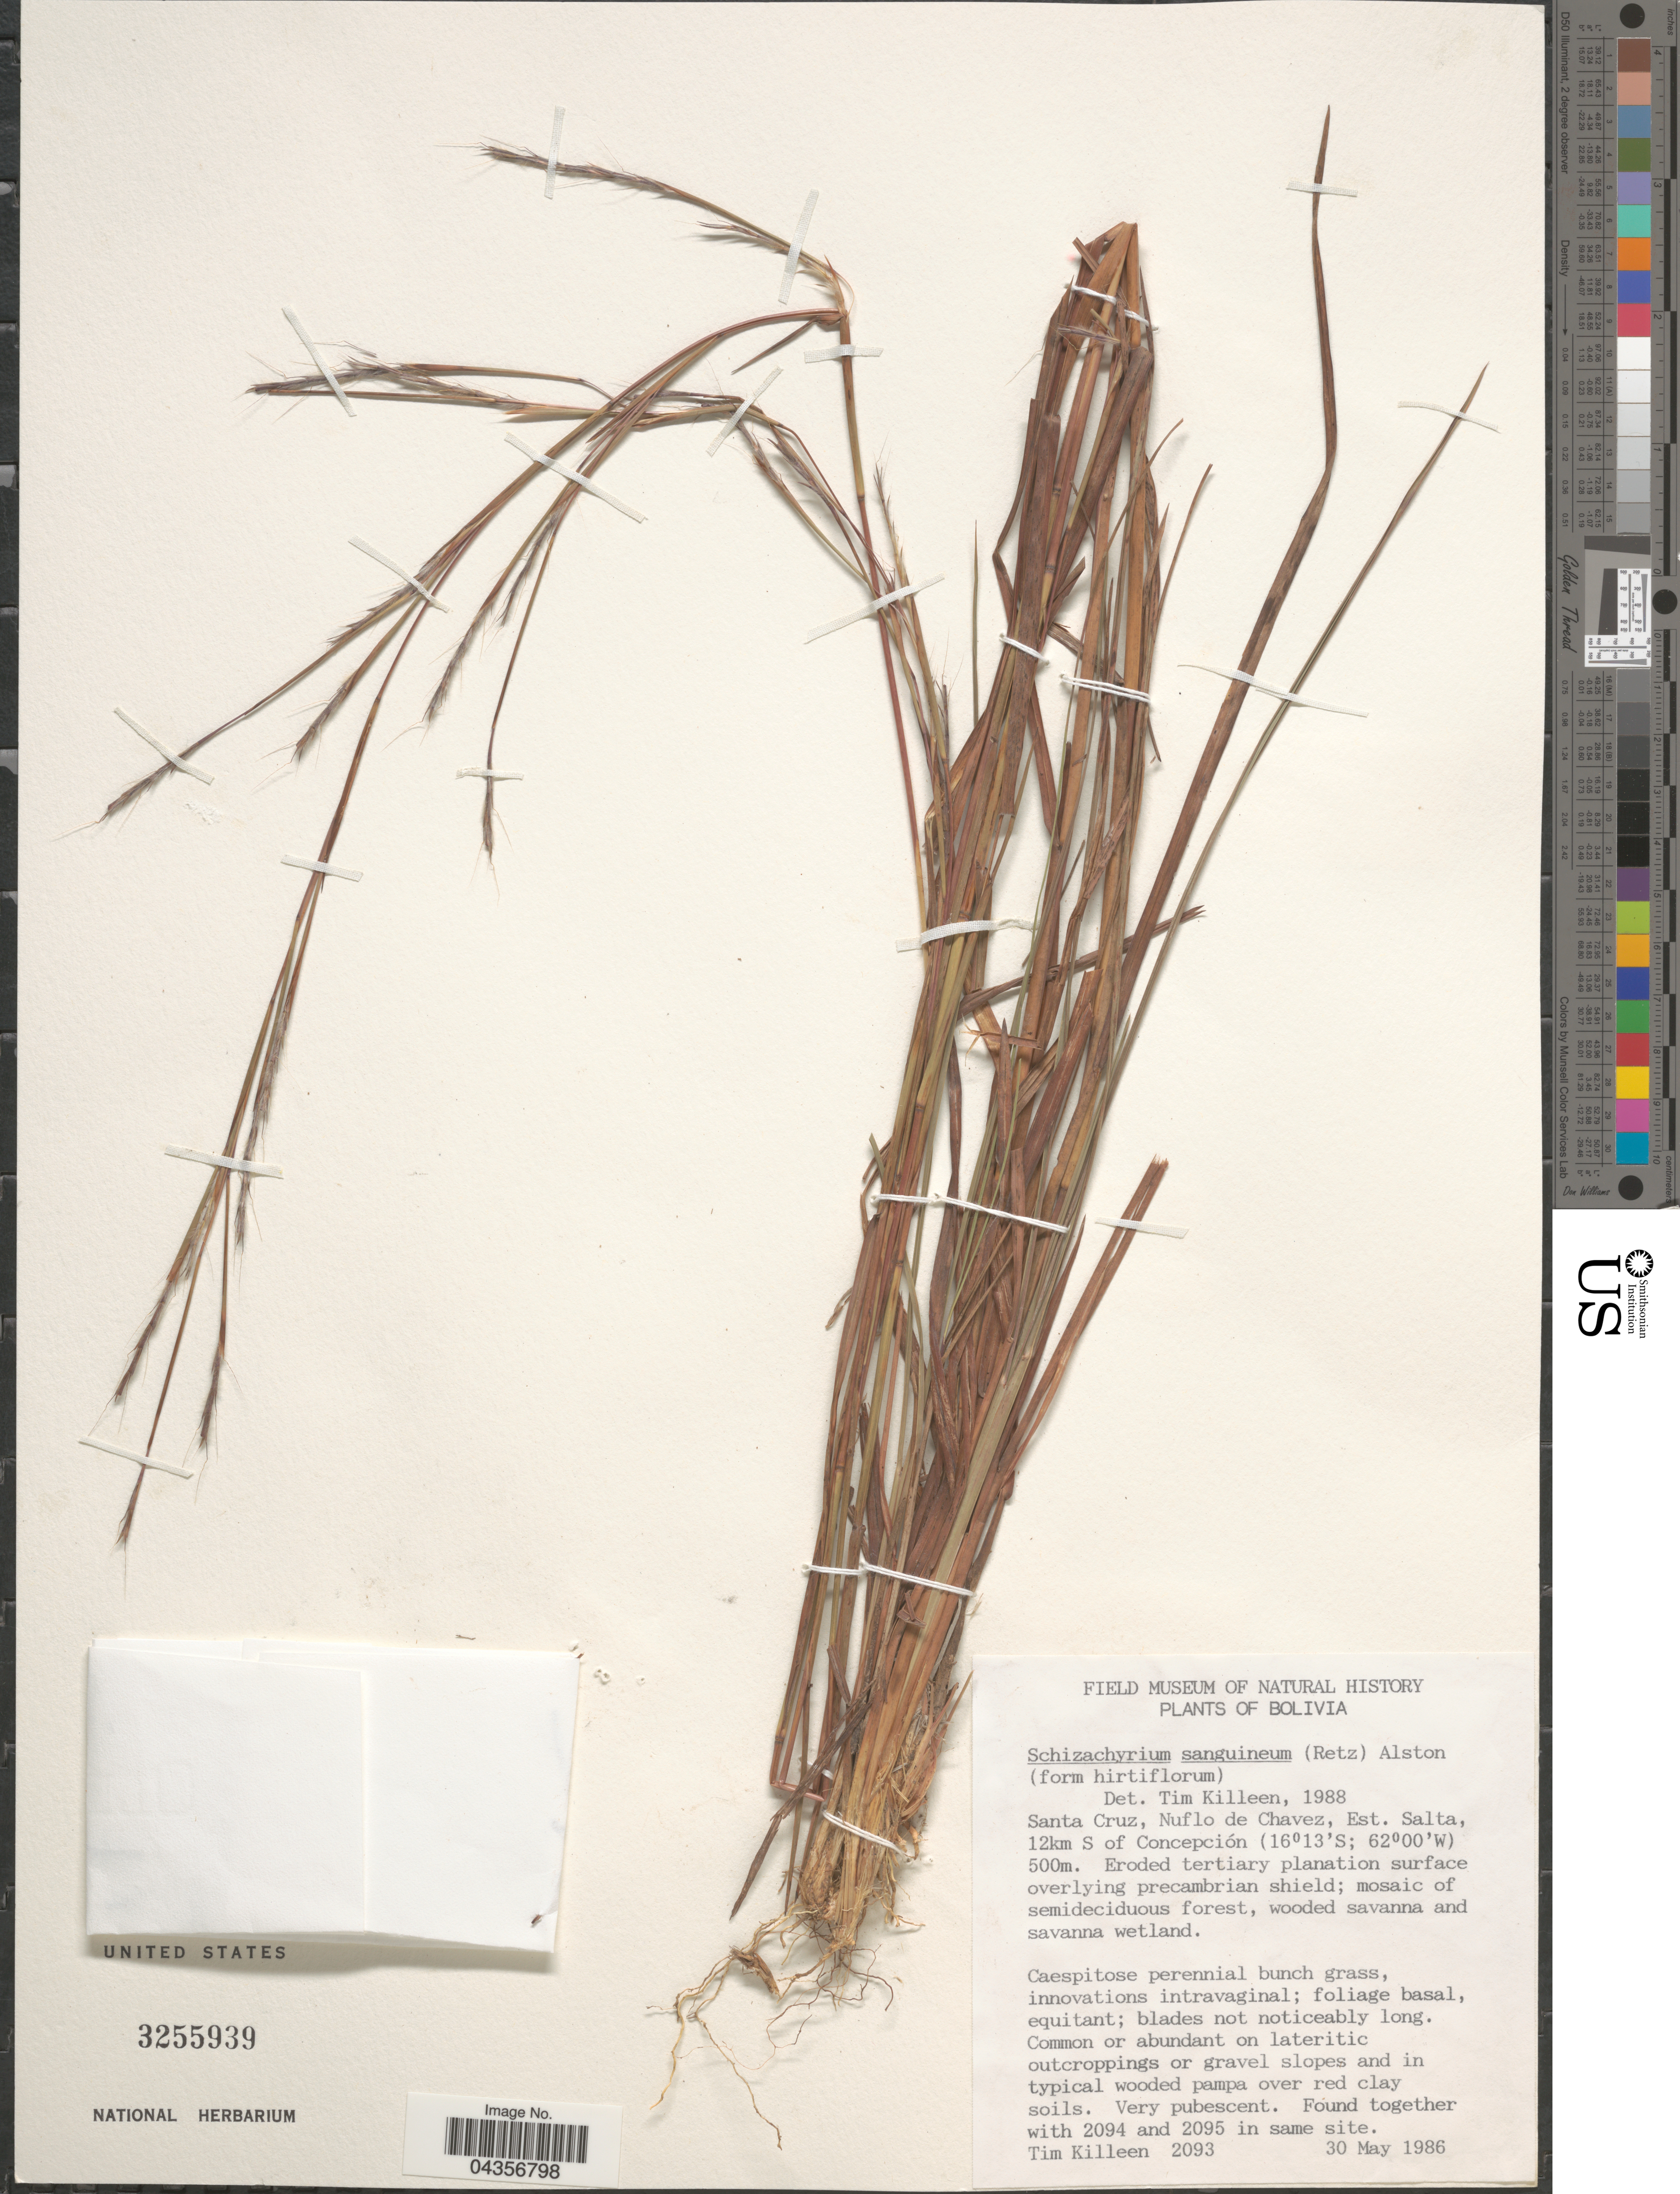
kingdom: Plantae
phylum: Tracheophyta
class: Liliopsida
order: Poales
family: Poaceae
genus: Schizachyrium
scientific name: Schizachyrium sanguineum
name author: (Retz.) Alston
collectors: T. J. Killeen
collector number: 2093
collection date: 1986-05-30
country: Bolivia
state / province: Santa Cruz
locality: Santa Cruz, Nuflo de Chavez, Est. Salta, 12km S of Concepción.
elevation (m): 500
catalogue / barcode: US 3255939